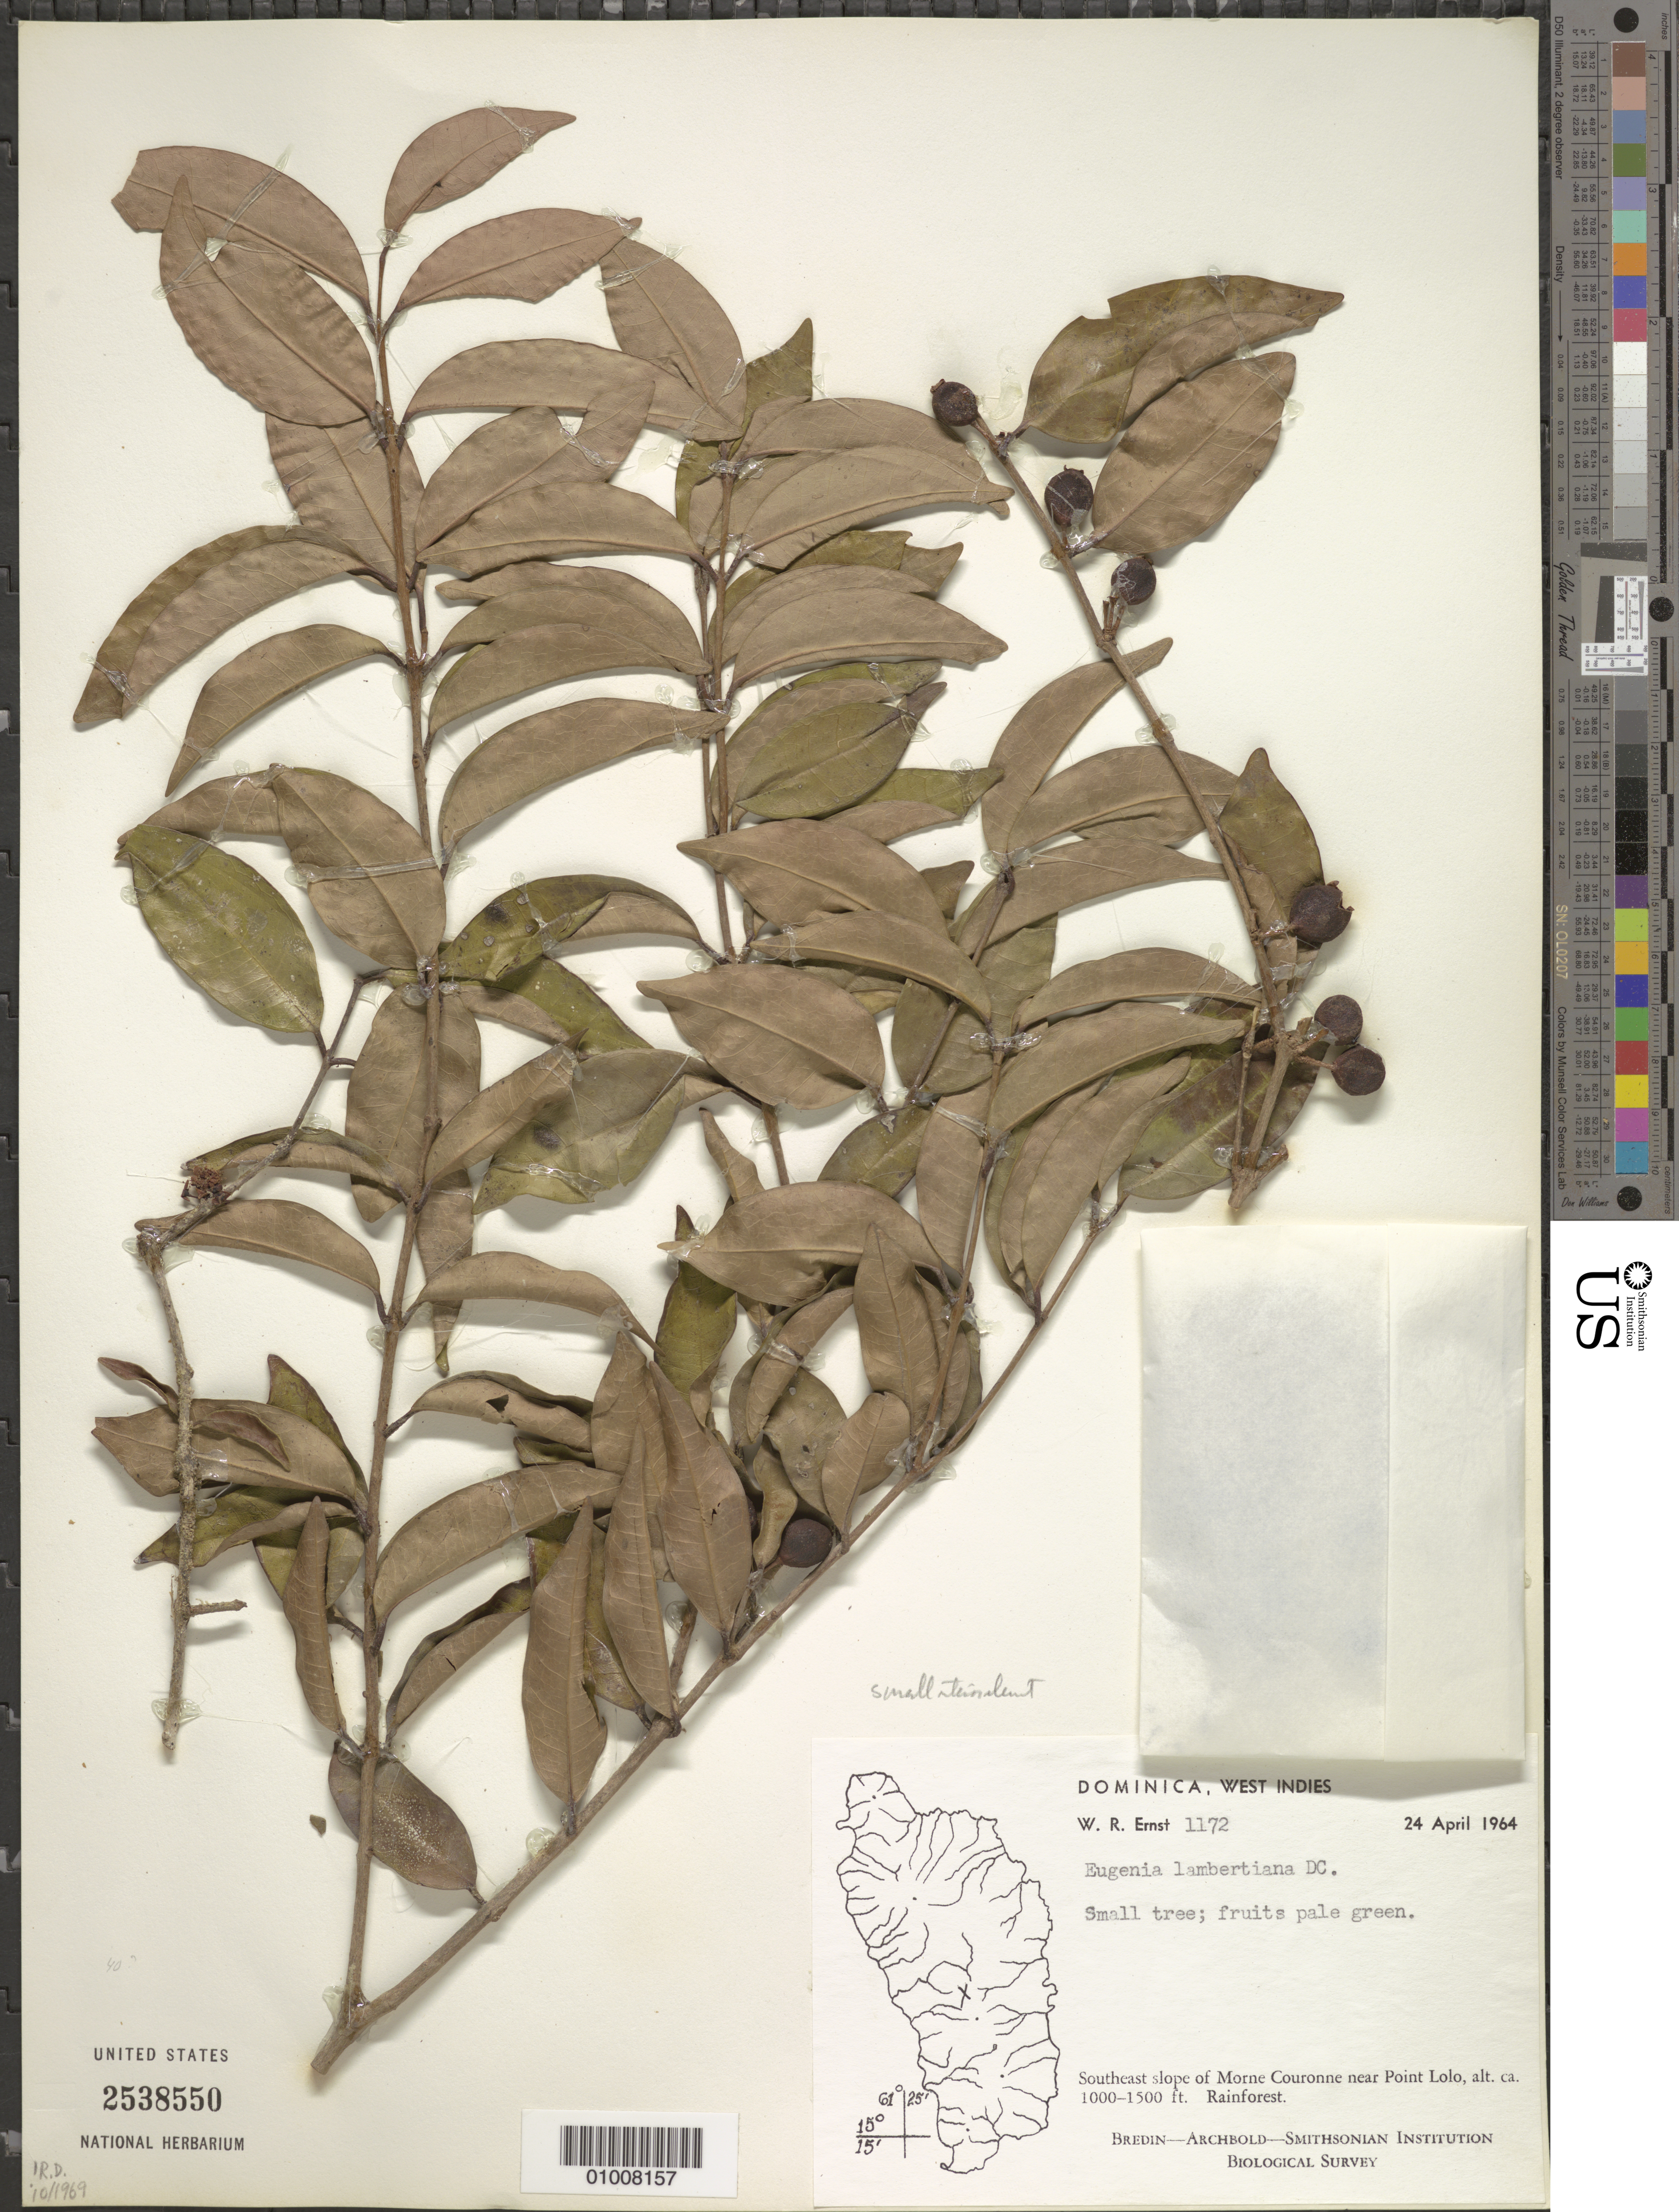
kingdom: Plantae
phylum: Tracheophyta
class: Magnoliopsida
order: Myrtales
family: Myrtaceae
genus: Eugenia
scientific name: Eugenia lambertiana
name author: DC.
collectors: W. R. Ernst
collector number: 1172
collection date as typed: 24 Apr 1964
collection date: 1964-04-24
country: Dominica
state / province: St. Peter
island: Dominica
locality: Southeast slope of Morne Couronne near Point Lolo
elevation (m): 305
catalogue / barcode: US 2538550